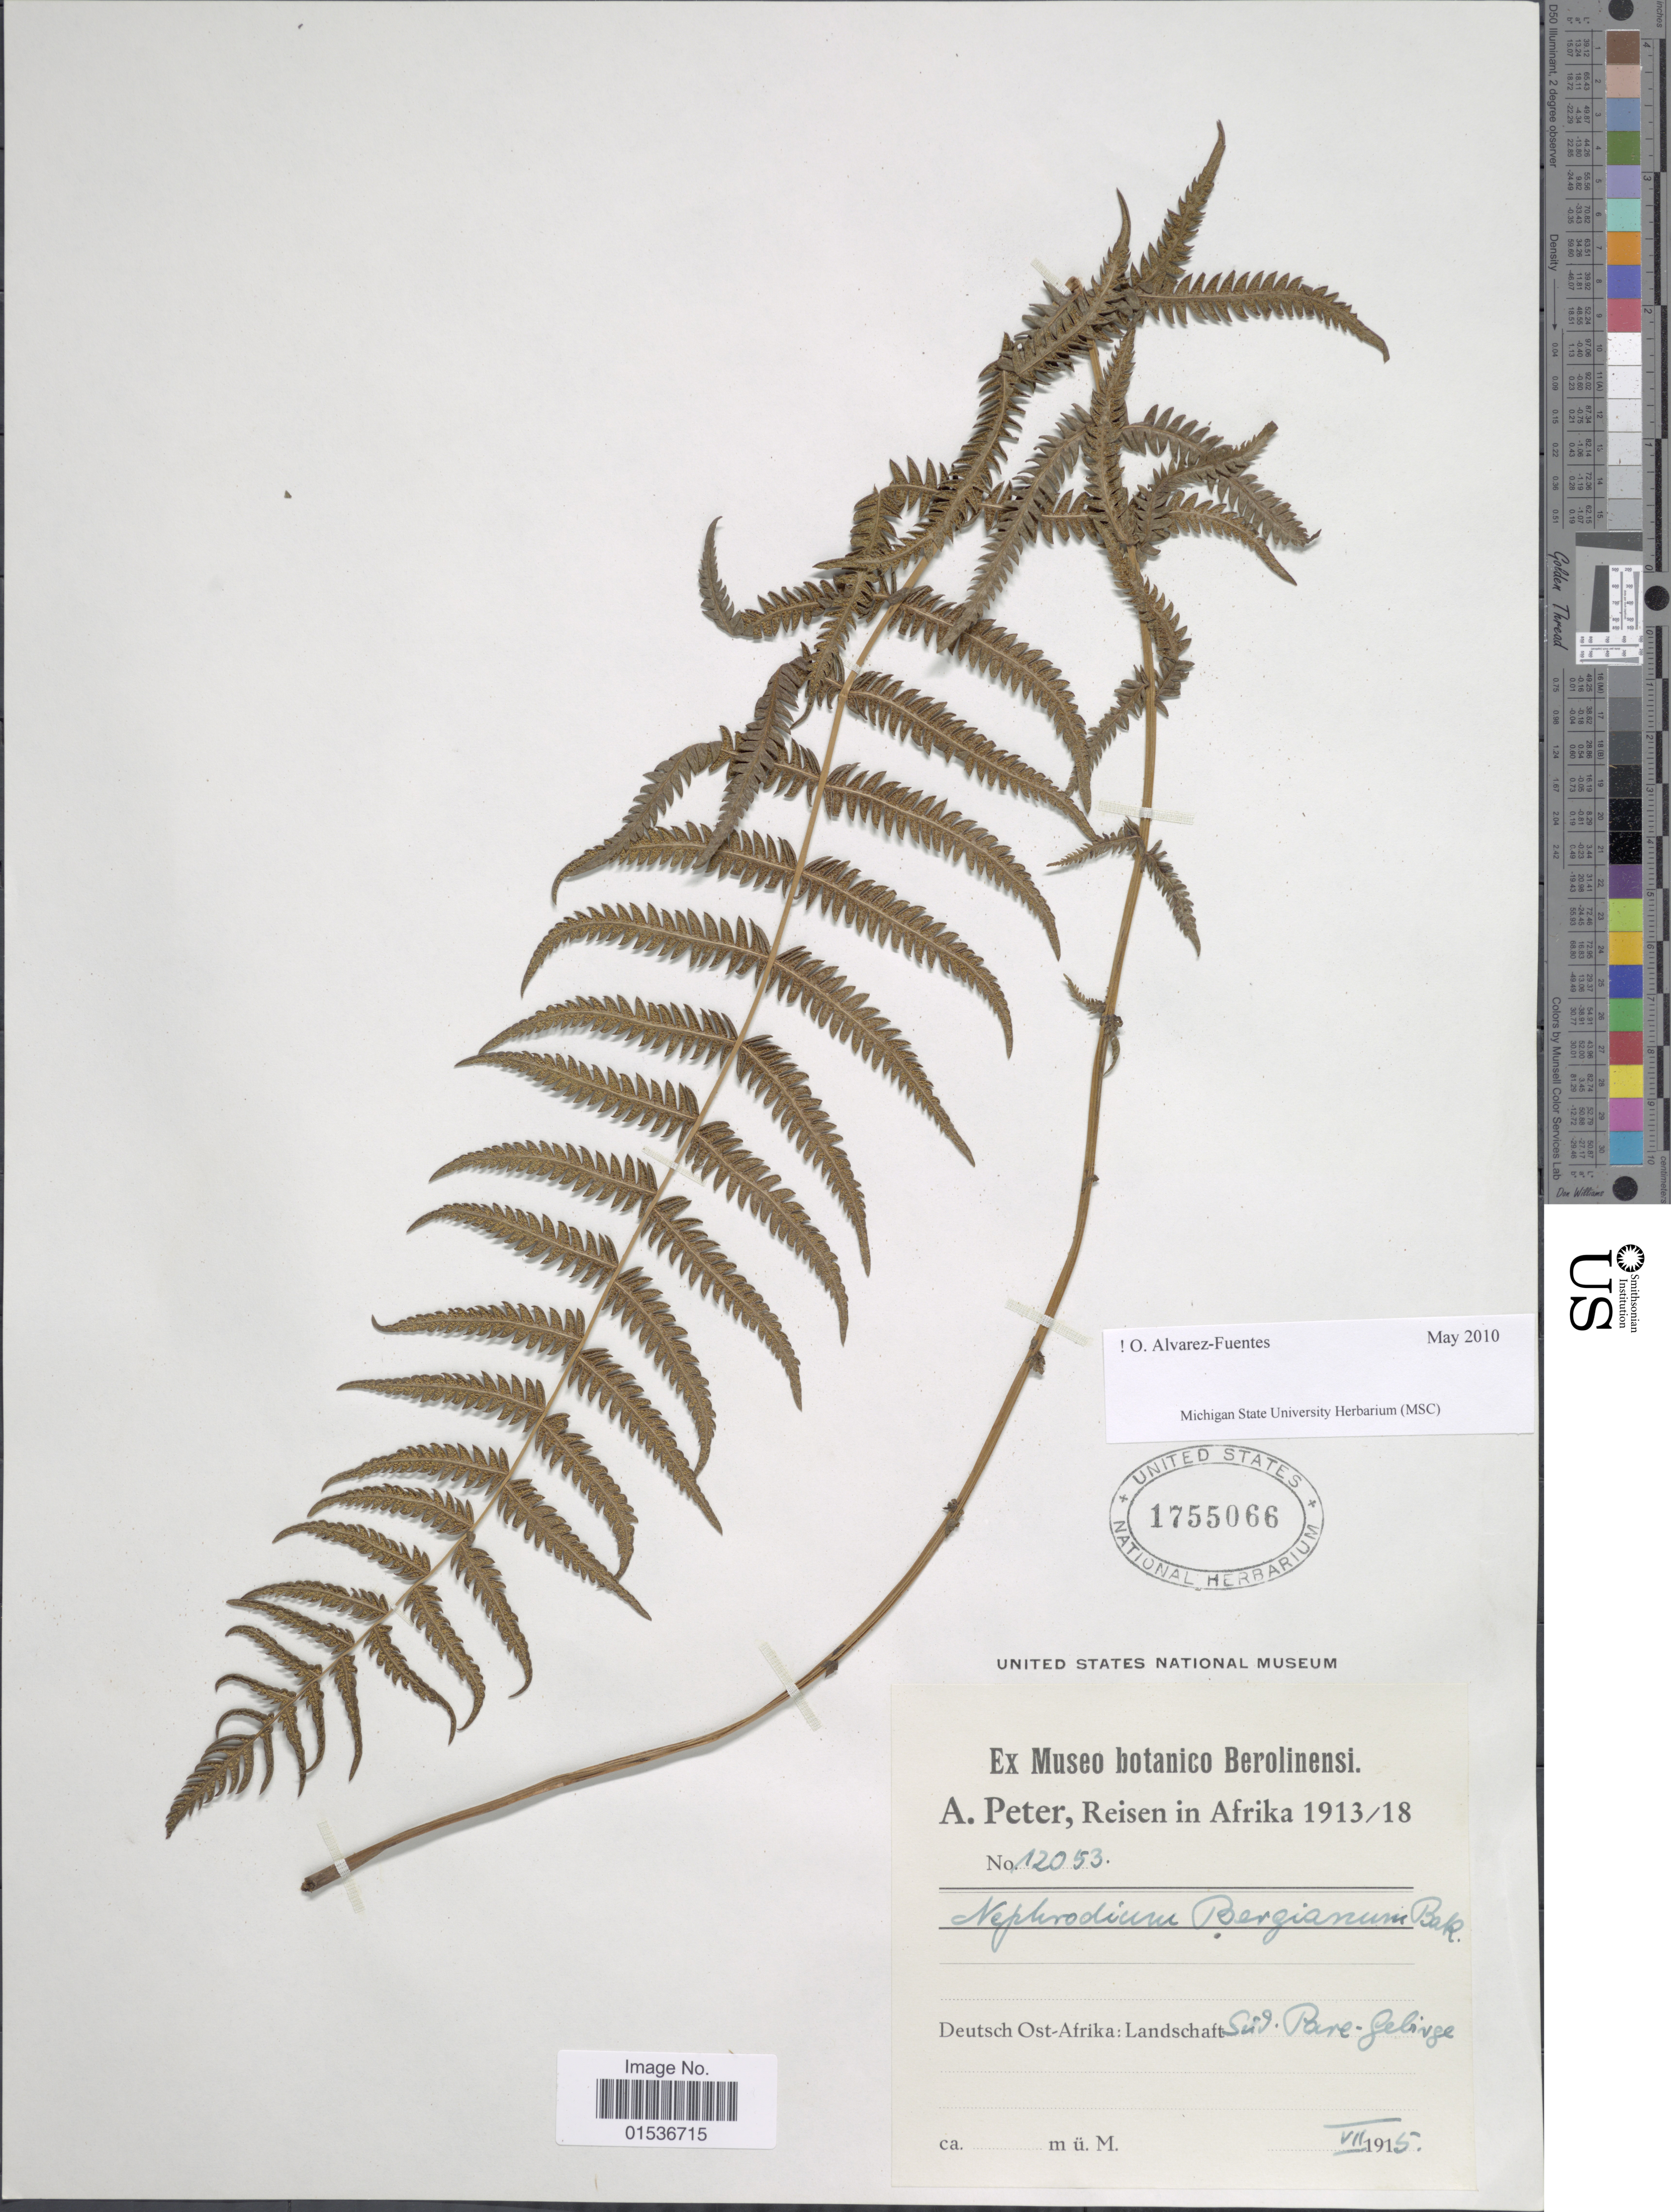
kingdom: Plantae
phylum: Tracheophyta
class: Polypodiopsida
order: Polypodiales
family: Thelypteridaceae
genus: Thelypteris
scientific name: Thelypteris bergiana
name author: (Schltdl.) Ching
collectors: A. Peter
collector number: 12053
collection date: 1915-07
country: Tanzania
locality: Deutch Ost-Afrika: Landschaft Sud, Pare-Gebirge.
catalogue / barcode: US 1755066